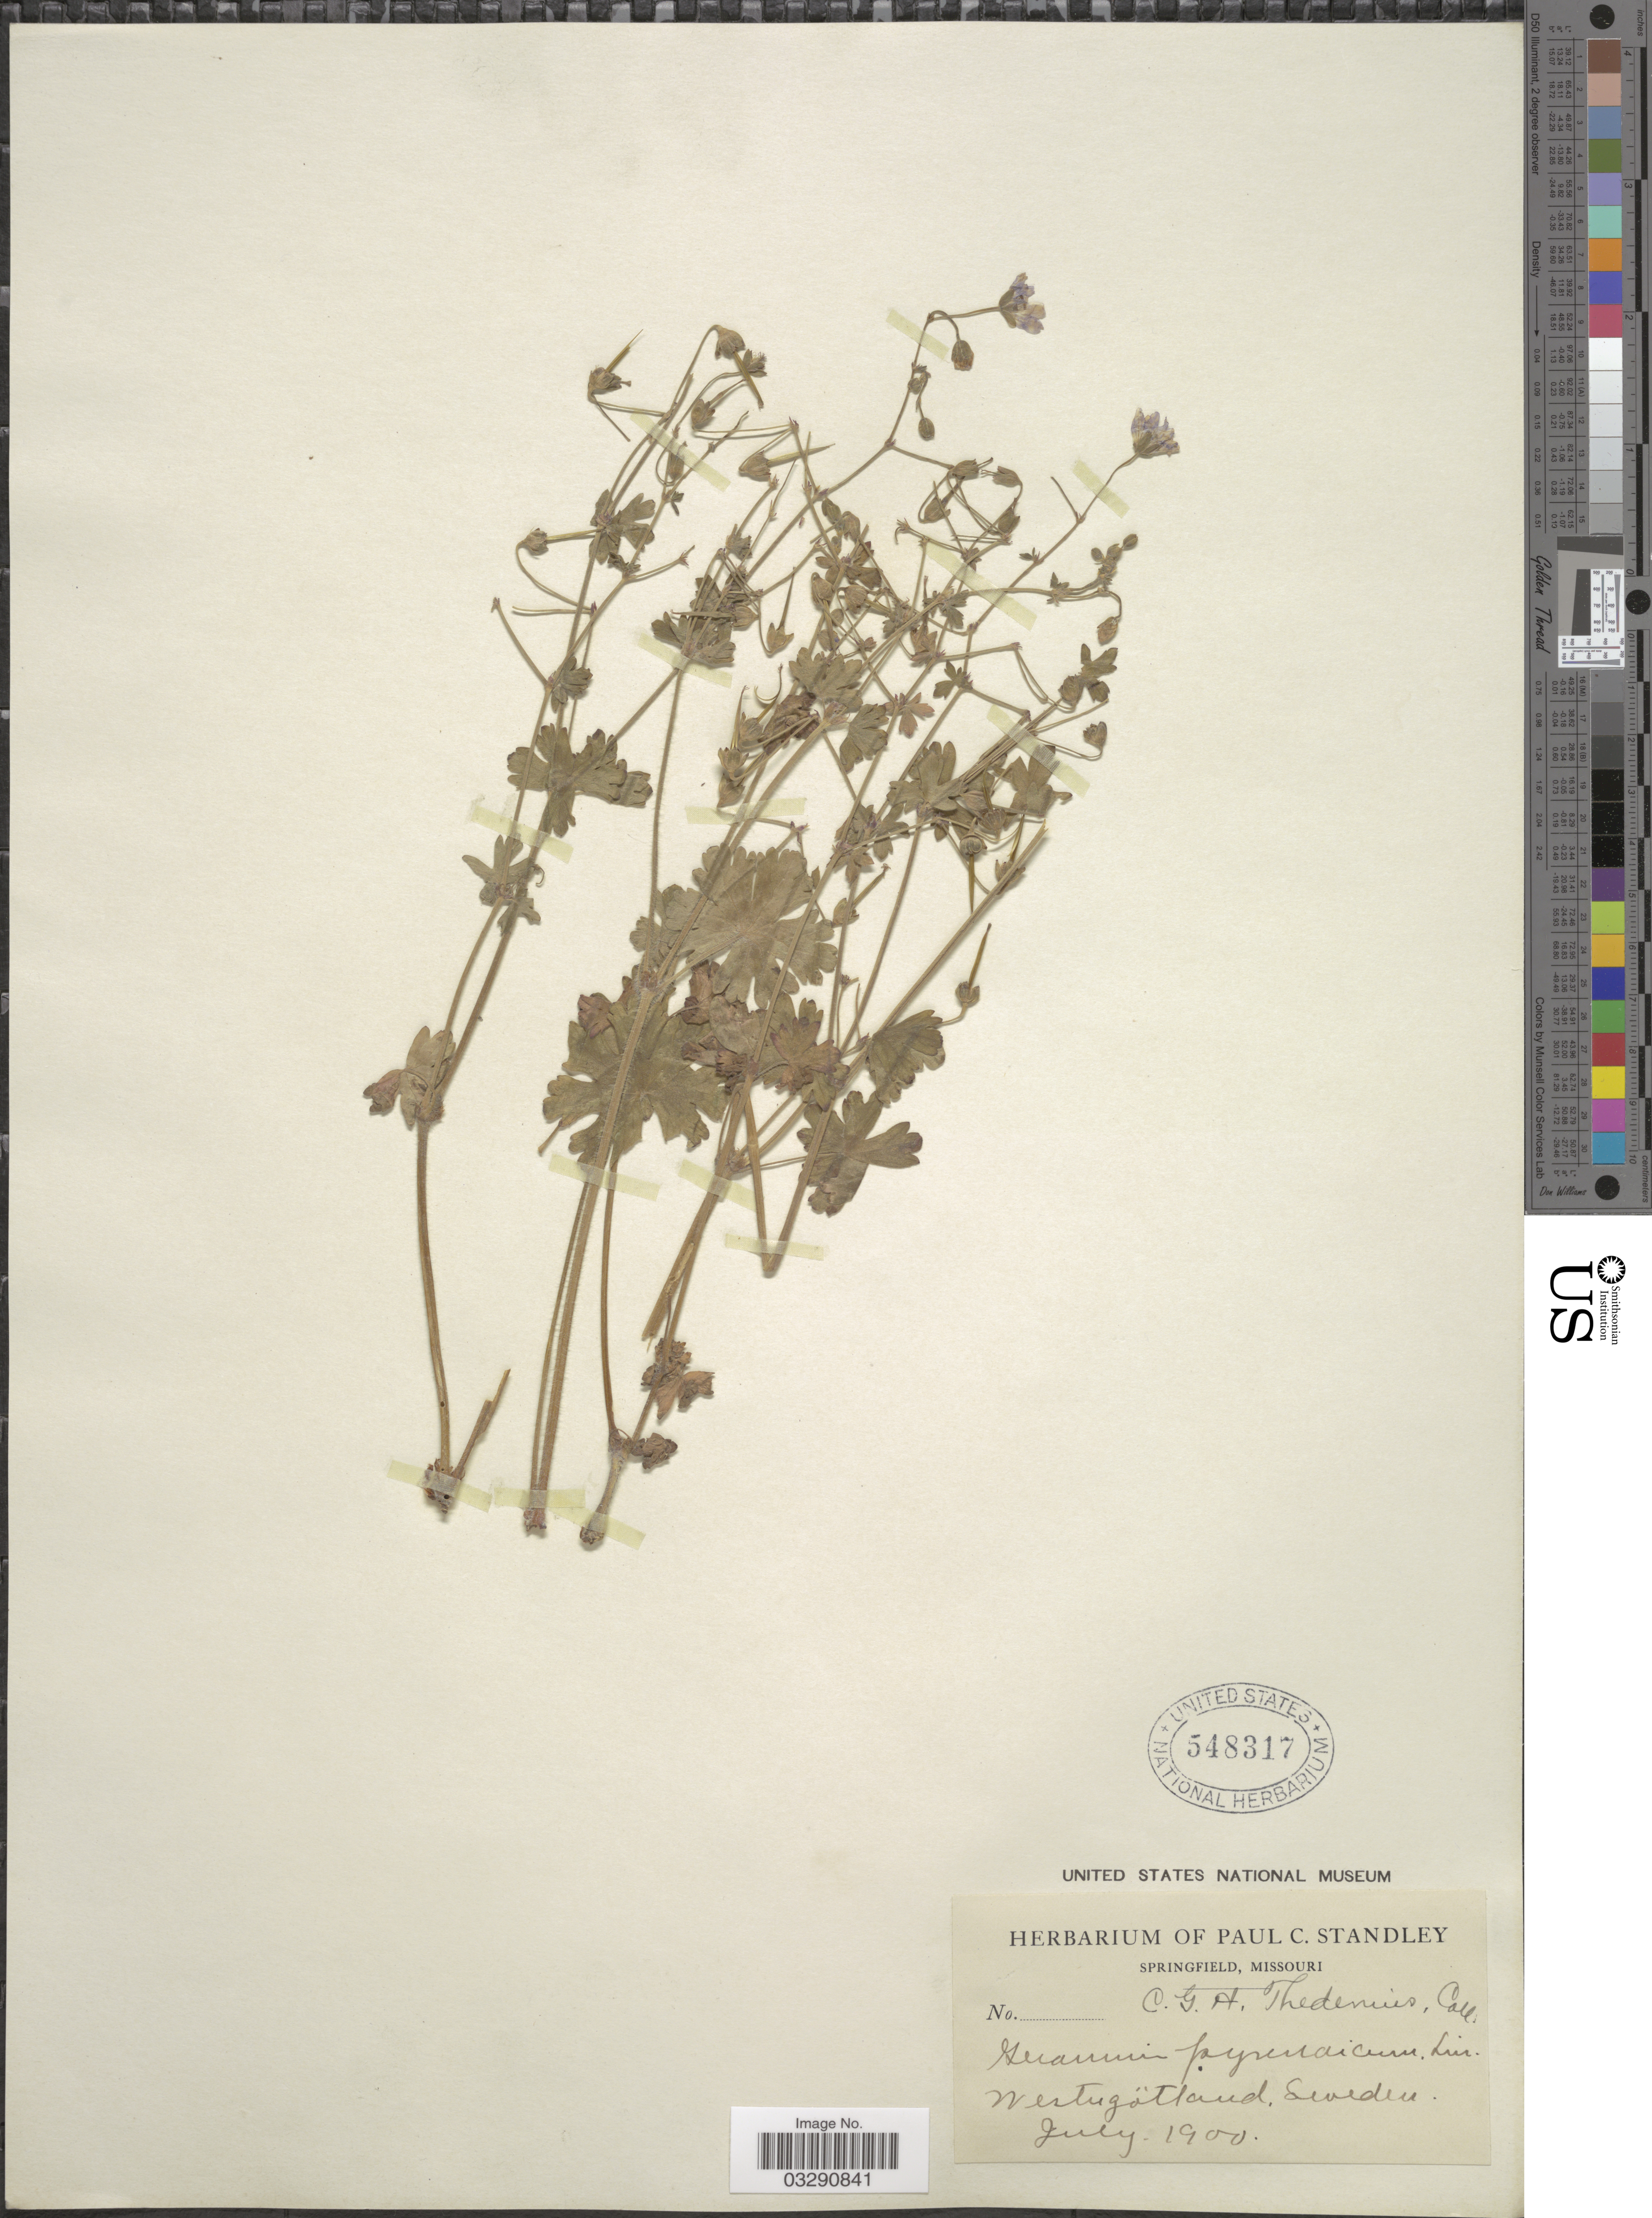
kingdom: Plantae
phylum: Tracheophyta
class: Magnoliopsida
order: Geraniales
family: Geraniaceae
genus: Geranium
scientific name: Geranium pyrenaicum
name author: Burm. f.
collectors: C. Thedenius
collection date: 1900-07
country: Sweden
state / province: Västra Götaland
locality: Westergötland.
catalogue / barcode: US 548317